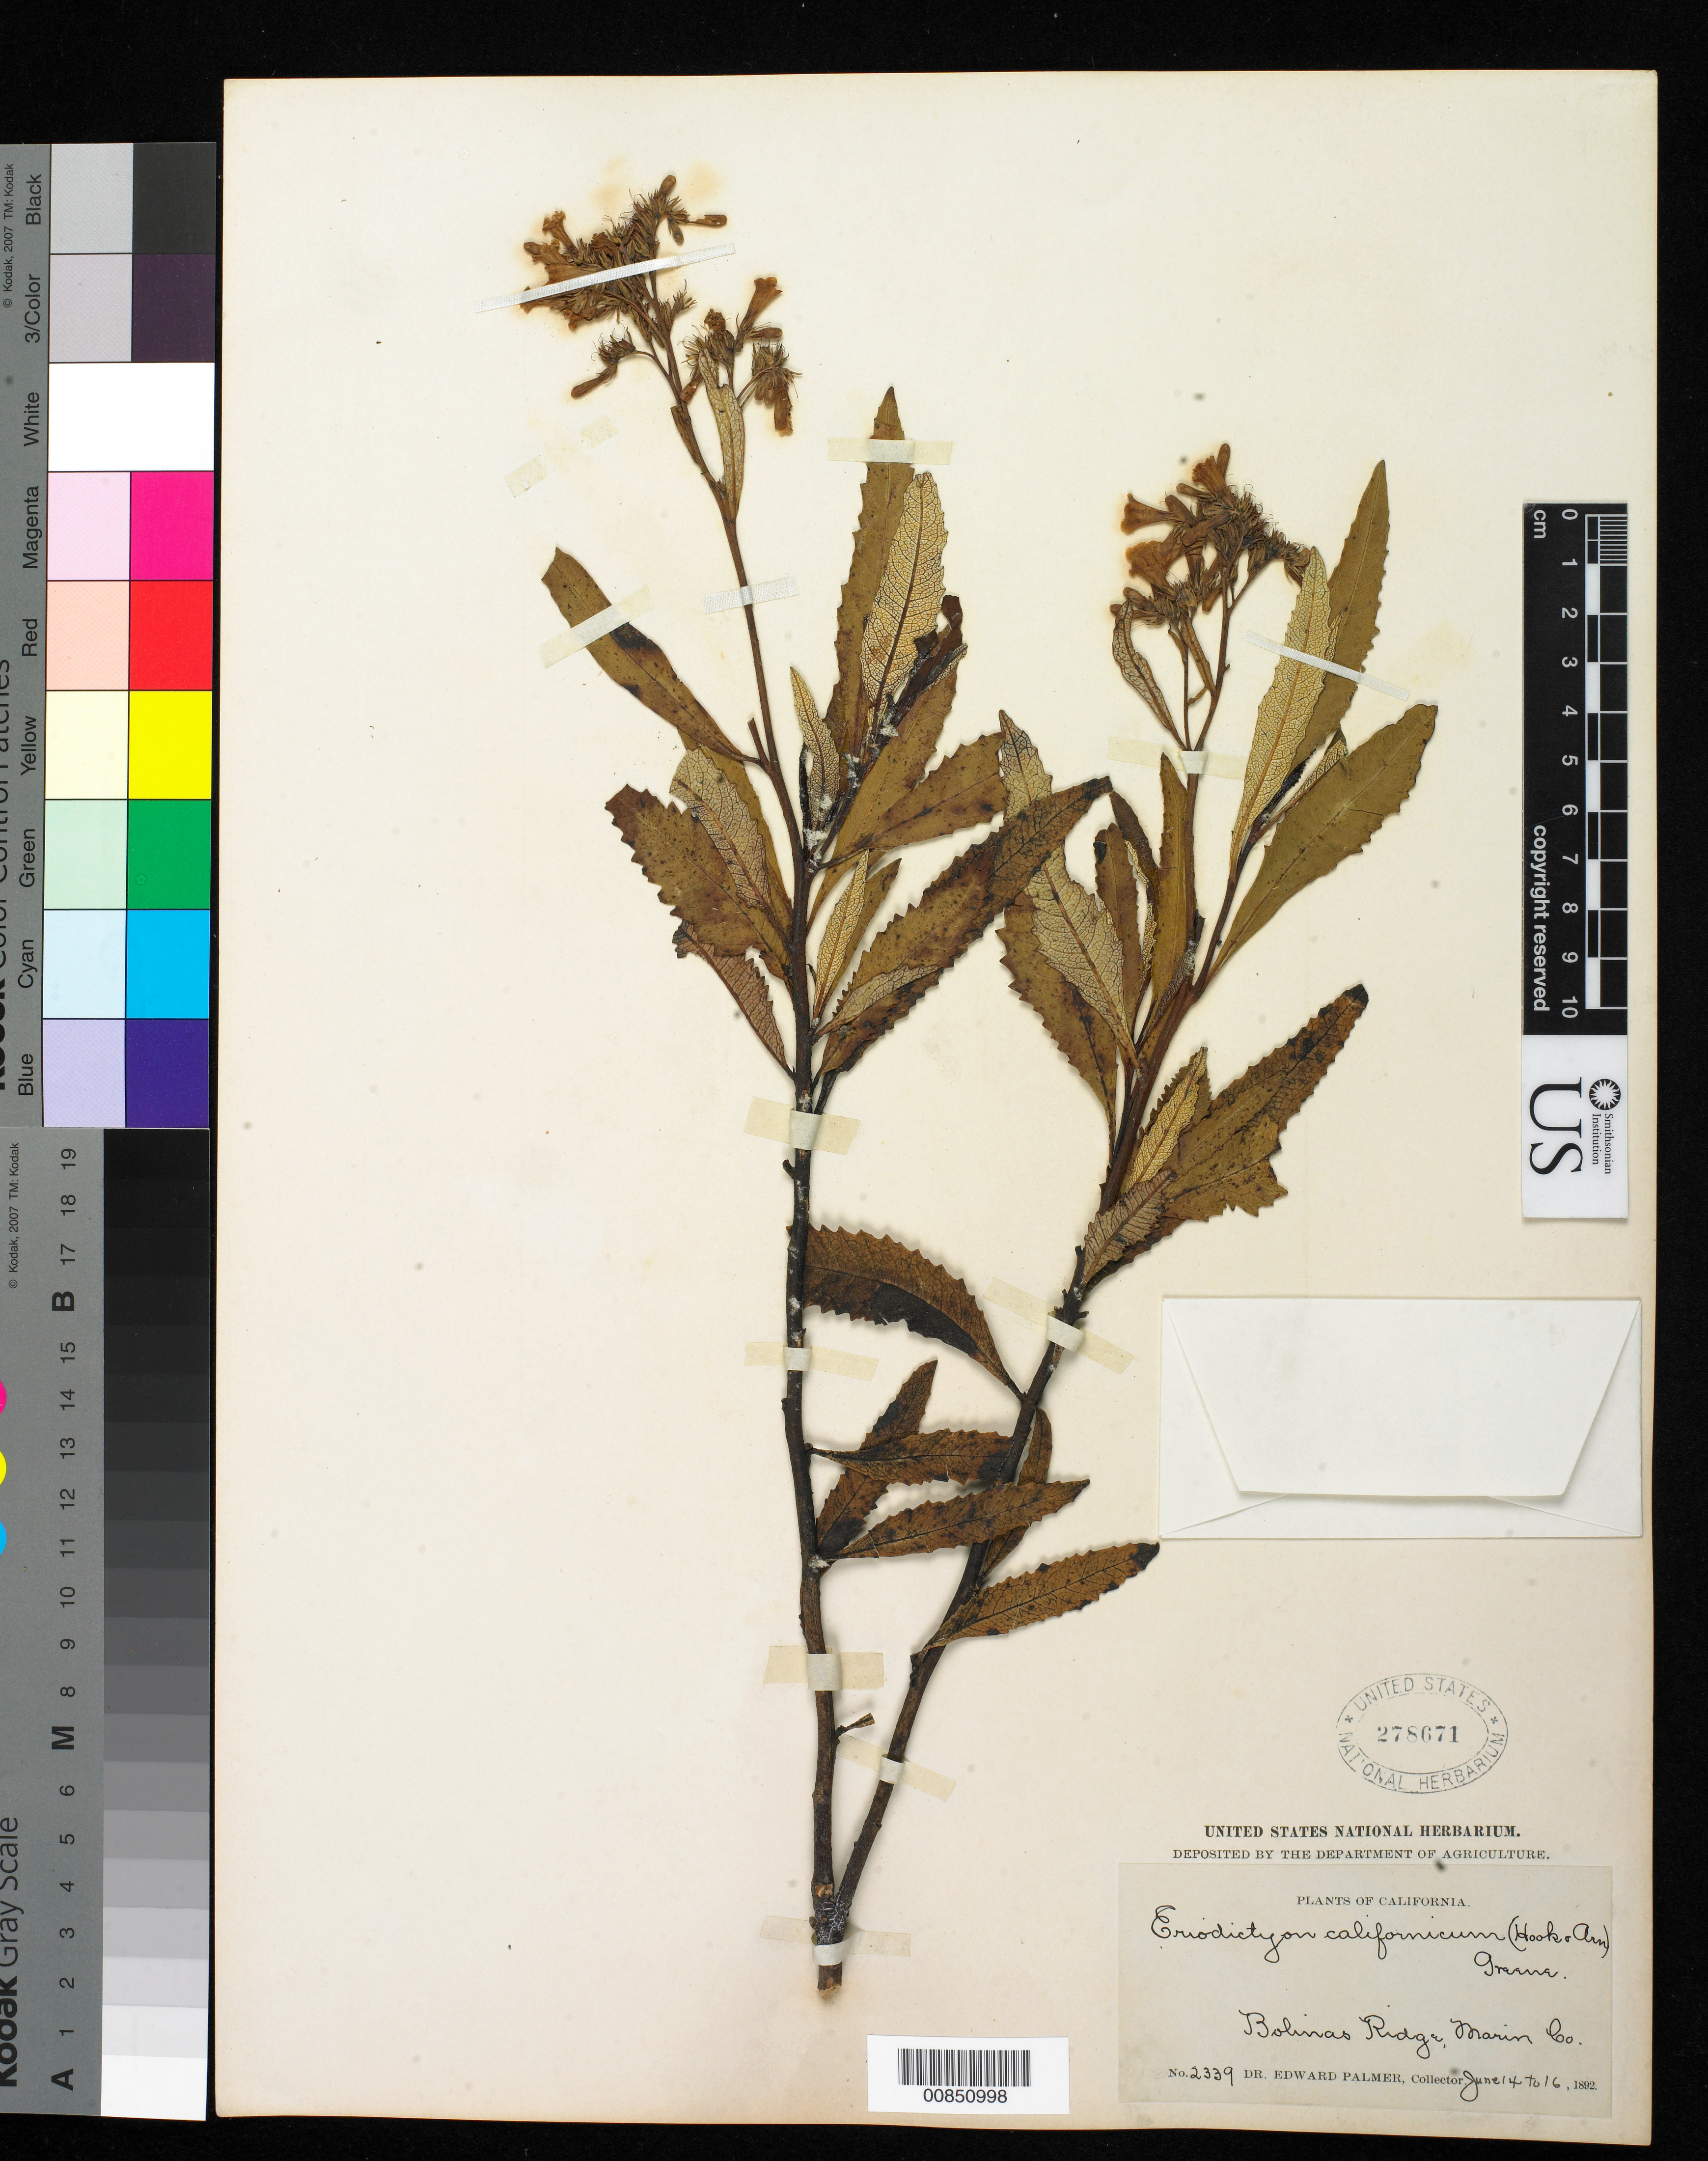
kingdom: Plantae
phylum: Tracheophyta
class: Magnoliopsida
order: Boraginales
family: Namaceae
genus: Eriodictyon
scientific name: Eriodictyon californicum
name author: (Hook. & Arn.) Torr.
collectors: E. Palmer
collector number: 2339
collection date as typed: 14 Jun 1892 to 16 Jun 1892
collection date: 1892-06-14/1892-06-16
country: United States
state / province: California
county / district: Marin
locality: Bolinas Ridge, Marin County, California.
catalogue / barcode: US 278671